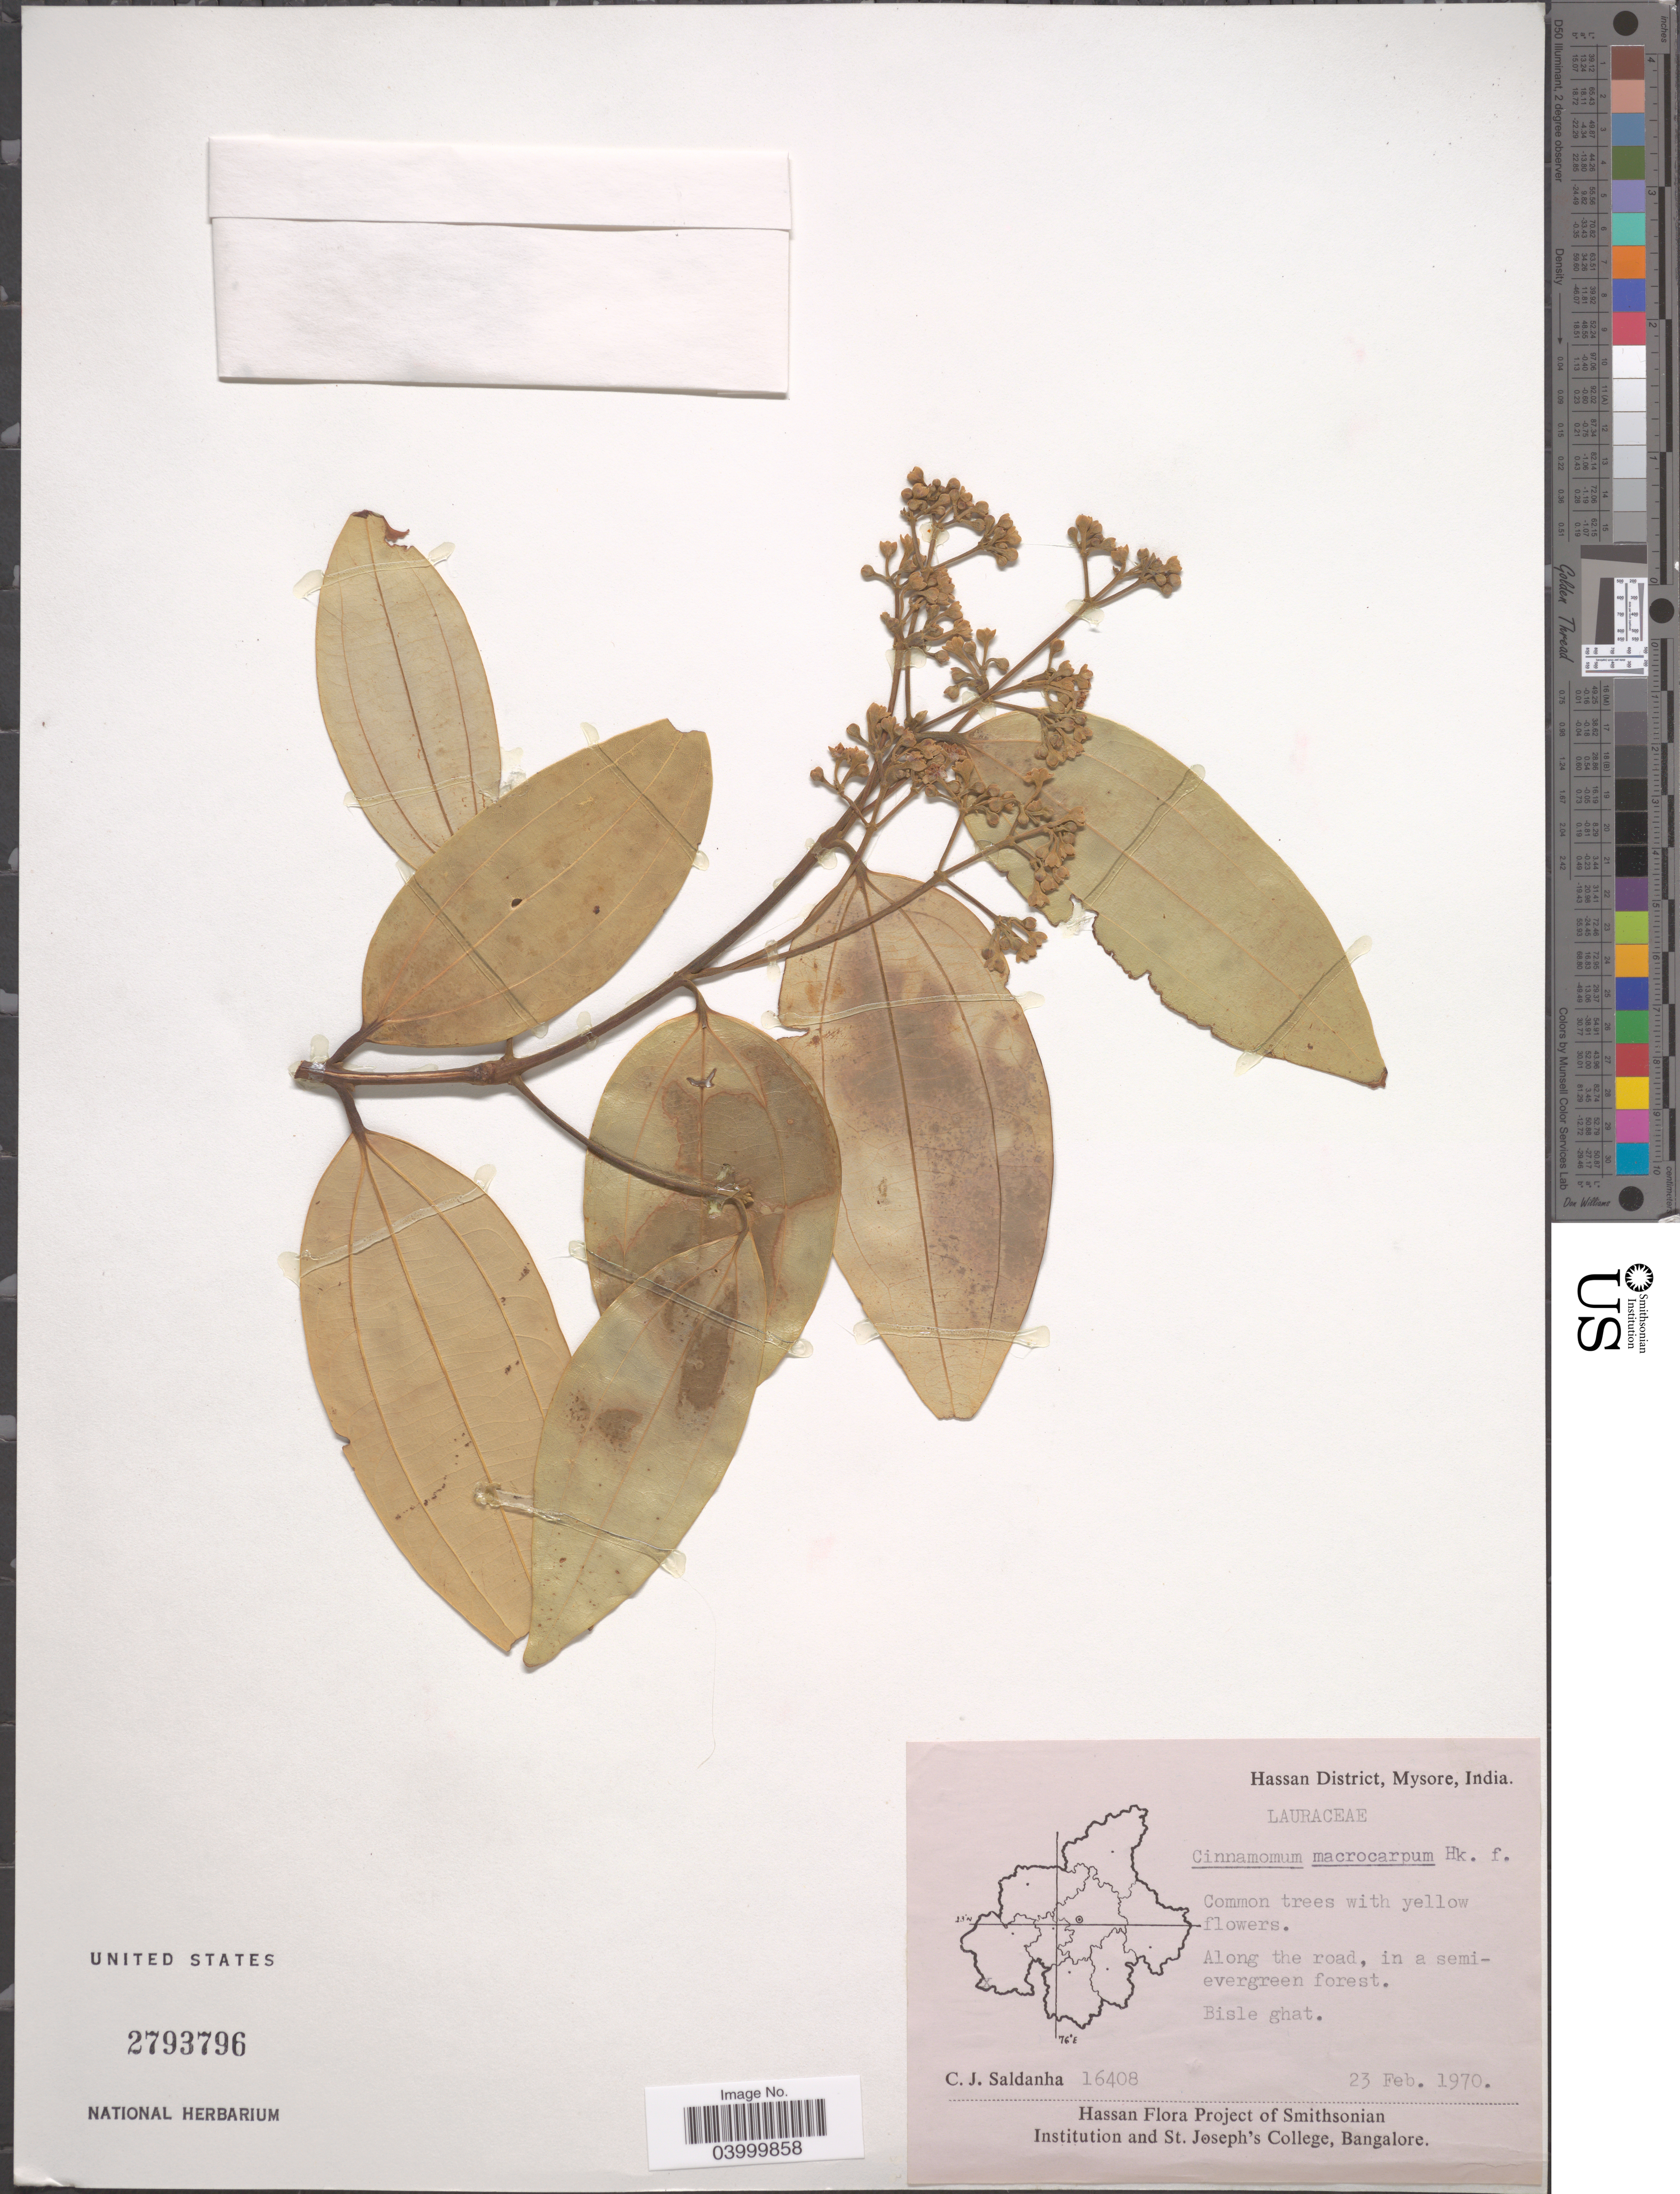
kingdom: Plantae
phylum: Tracheophyta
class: Magnoliopsida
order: Laurales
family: Lauraceae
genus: Cinnamomum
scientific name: Cinnamomum macrocarpum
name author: Hook. f.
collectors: C. J. Saldanha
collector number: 16408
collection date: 1970-02-23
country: India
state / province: Karnataka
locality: Hassan District, Mysore. Bisle ghat.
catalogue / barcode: US 2793796